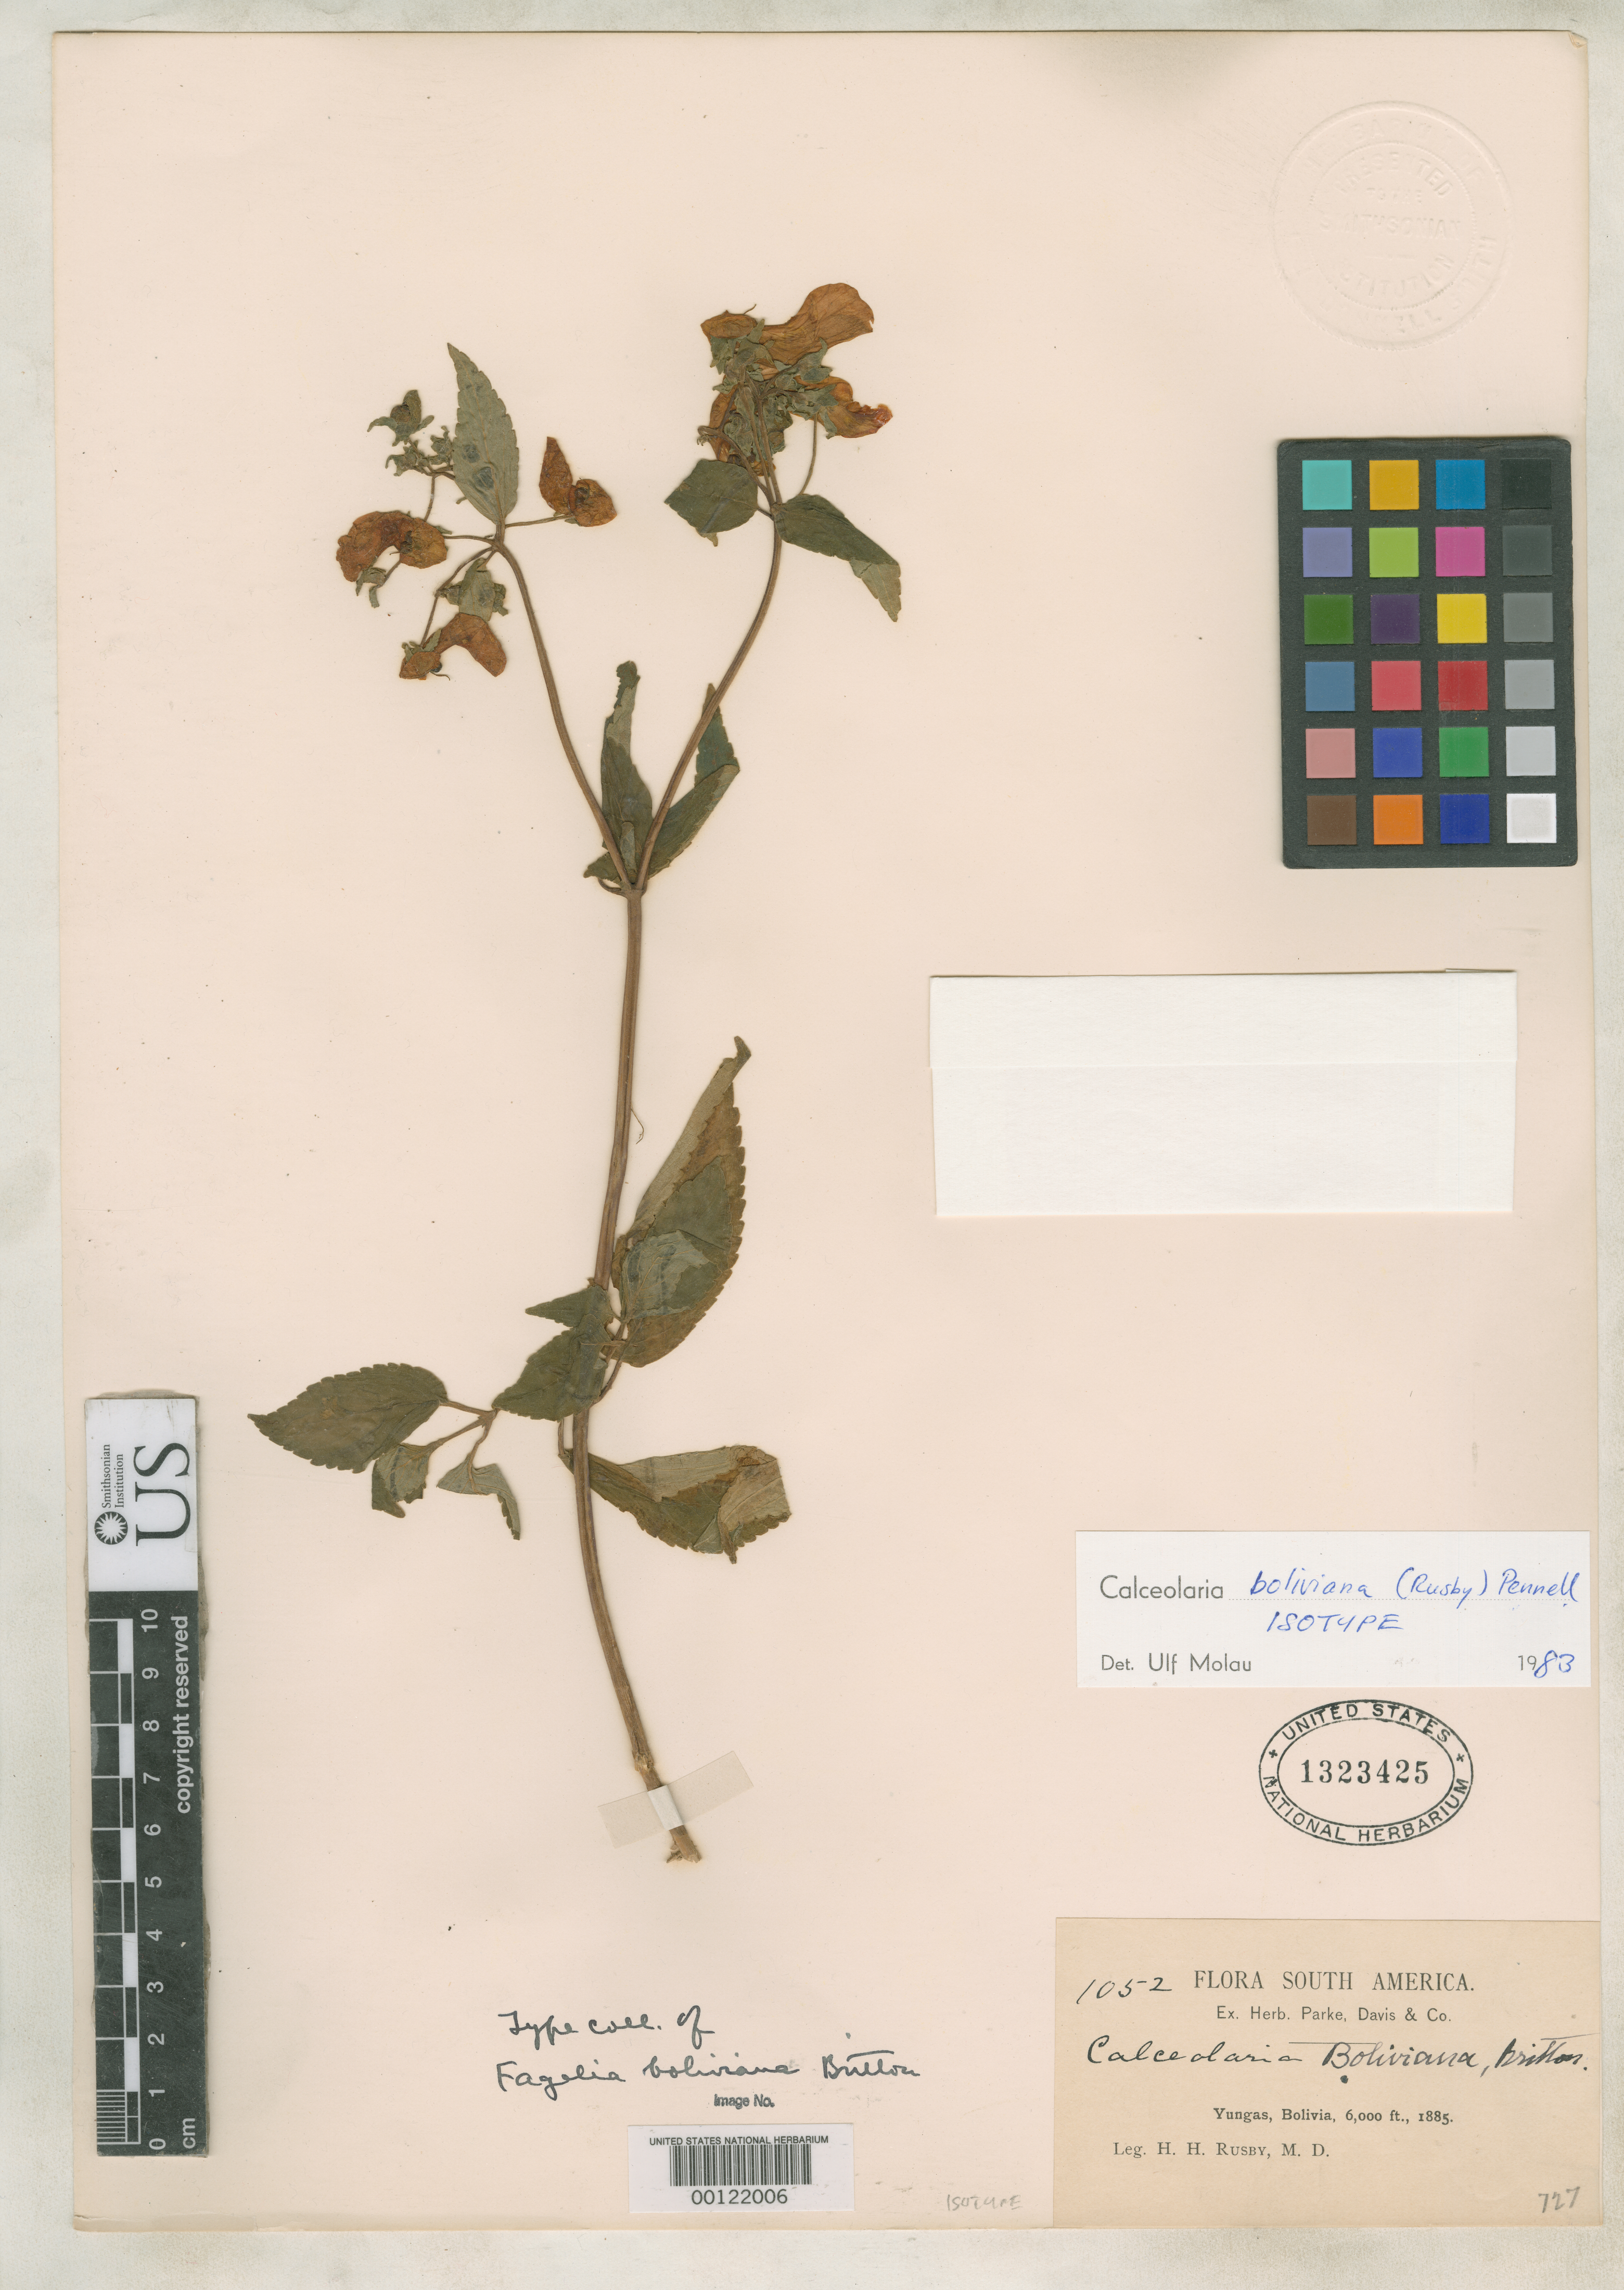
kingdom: Plantae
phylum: Tracheophyta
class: Magnoliopsida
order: Lamiales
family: Calceolariaceae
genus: Fagelia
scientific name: Fagelia boliviana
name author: Britton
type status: Isotype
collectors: H. H. Rusby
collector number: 1052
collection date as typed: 1885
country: Bolivia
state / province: La Paz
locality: Yungas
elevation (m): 1829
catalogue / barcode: US 1323425